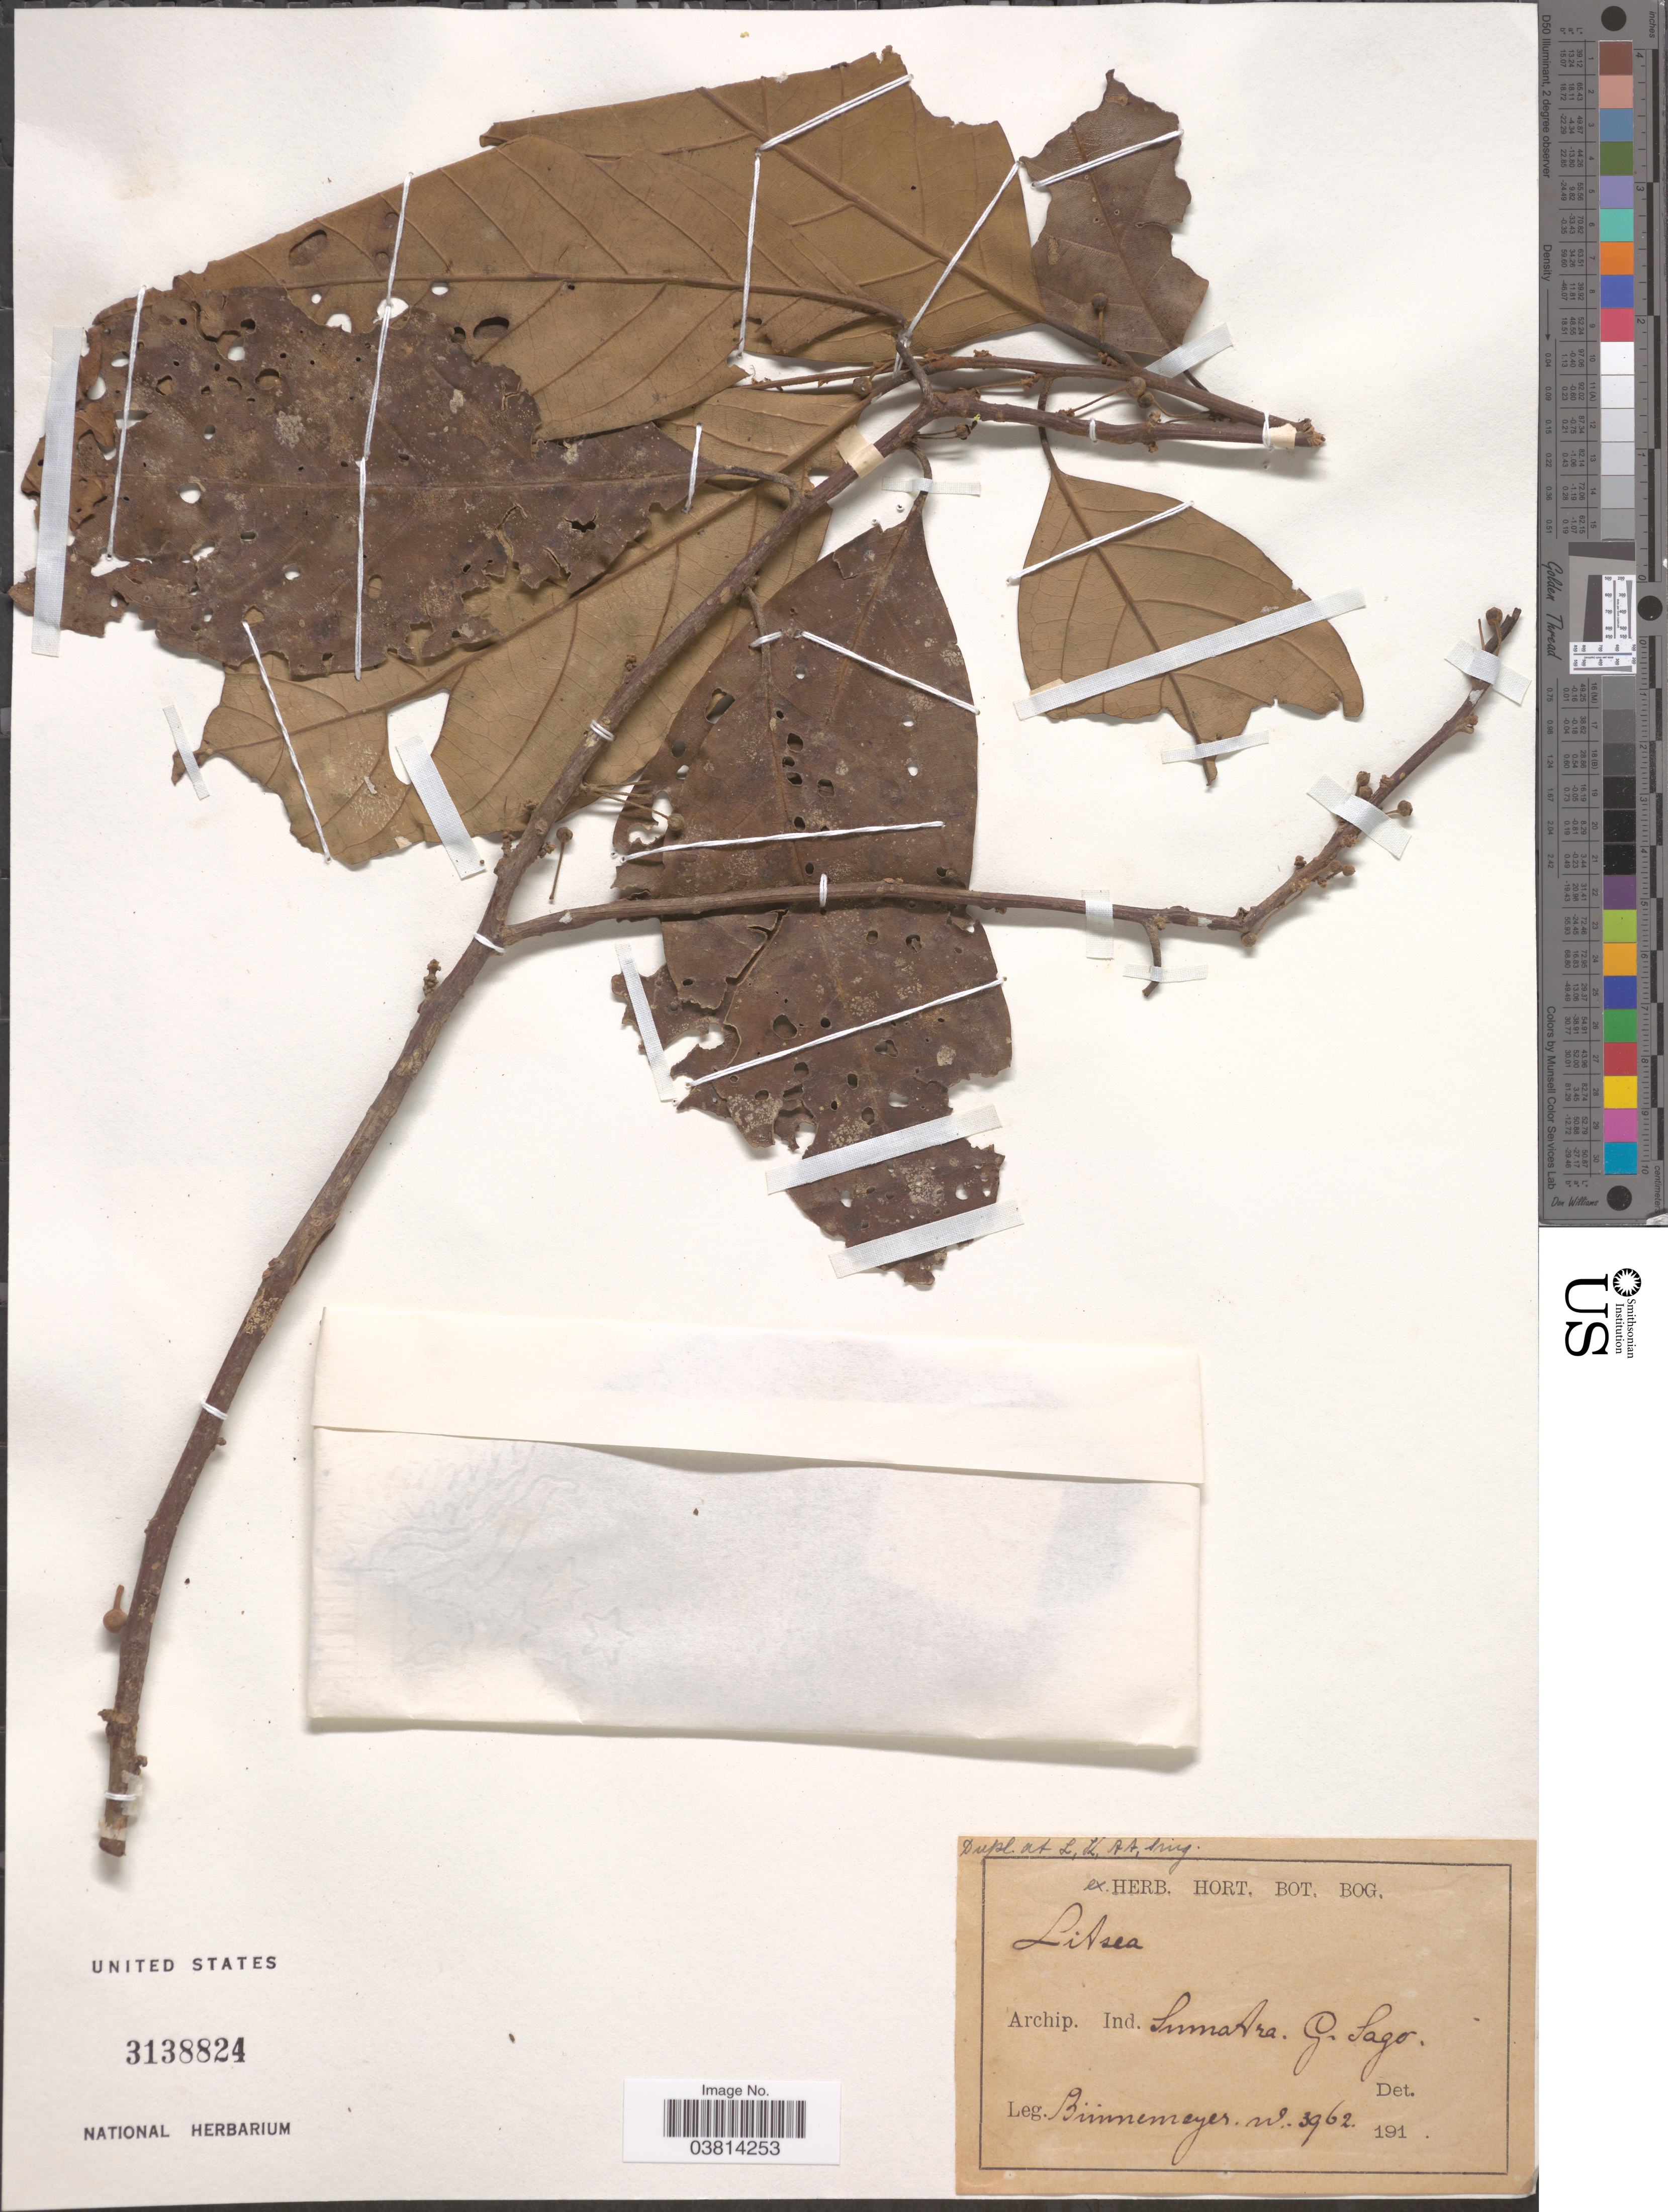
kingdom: Plantae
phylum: Tracheophyta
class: Magnoliopsida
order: Laurales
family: Lauraceae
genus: Litsea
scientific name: Litsea sp.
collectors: Bunnemeyer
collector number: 3962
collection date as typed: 191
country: Indonesia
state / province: Sumatra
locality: Archip. Ind. G. Sago.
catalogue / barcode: US 3138824